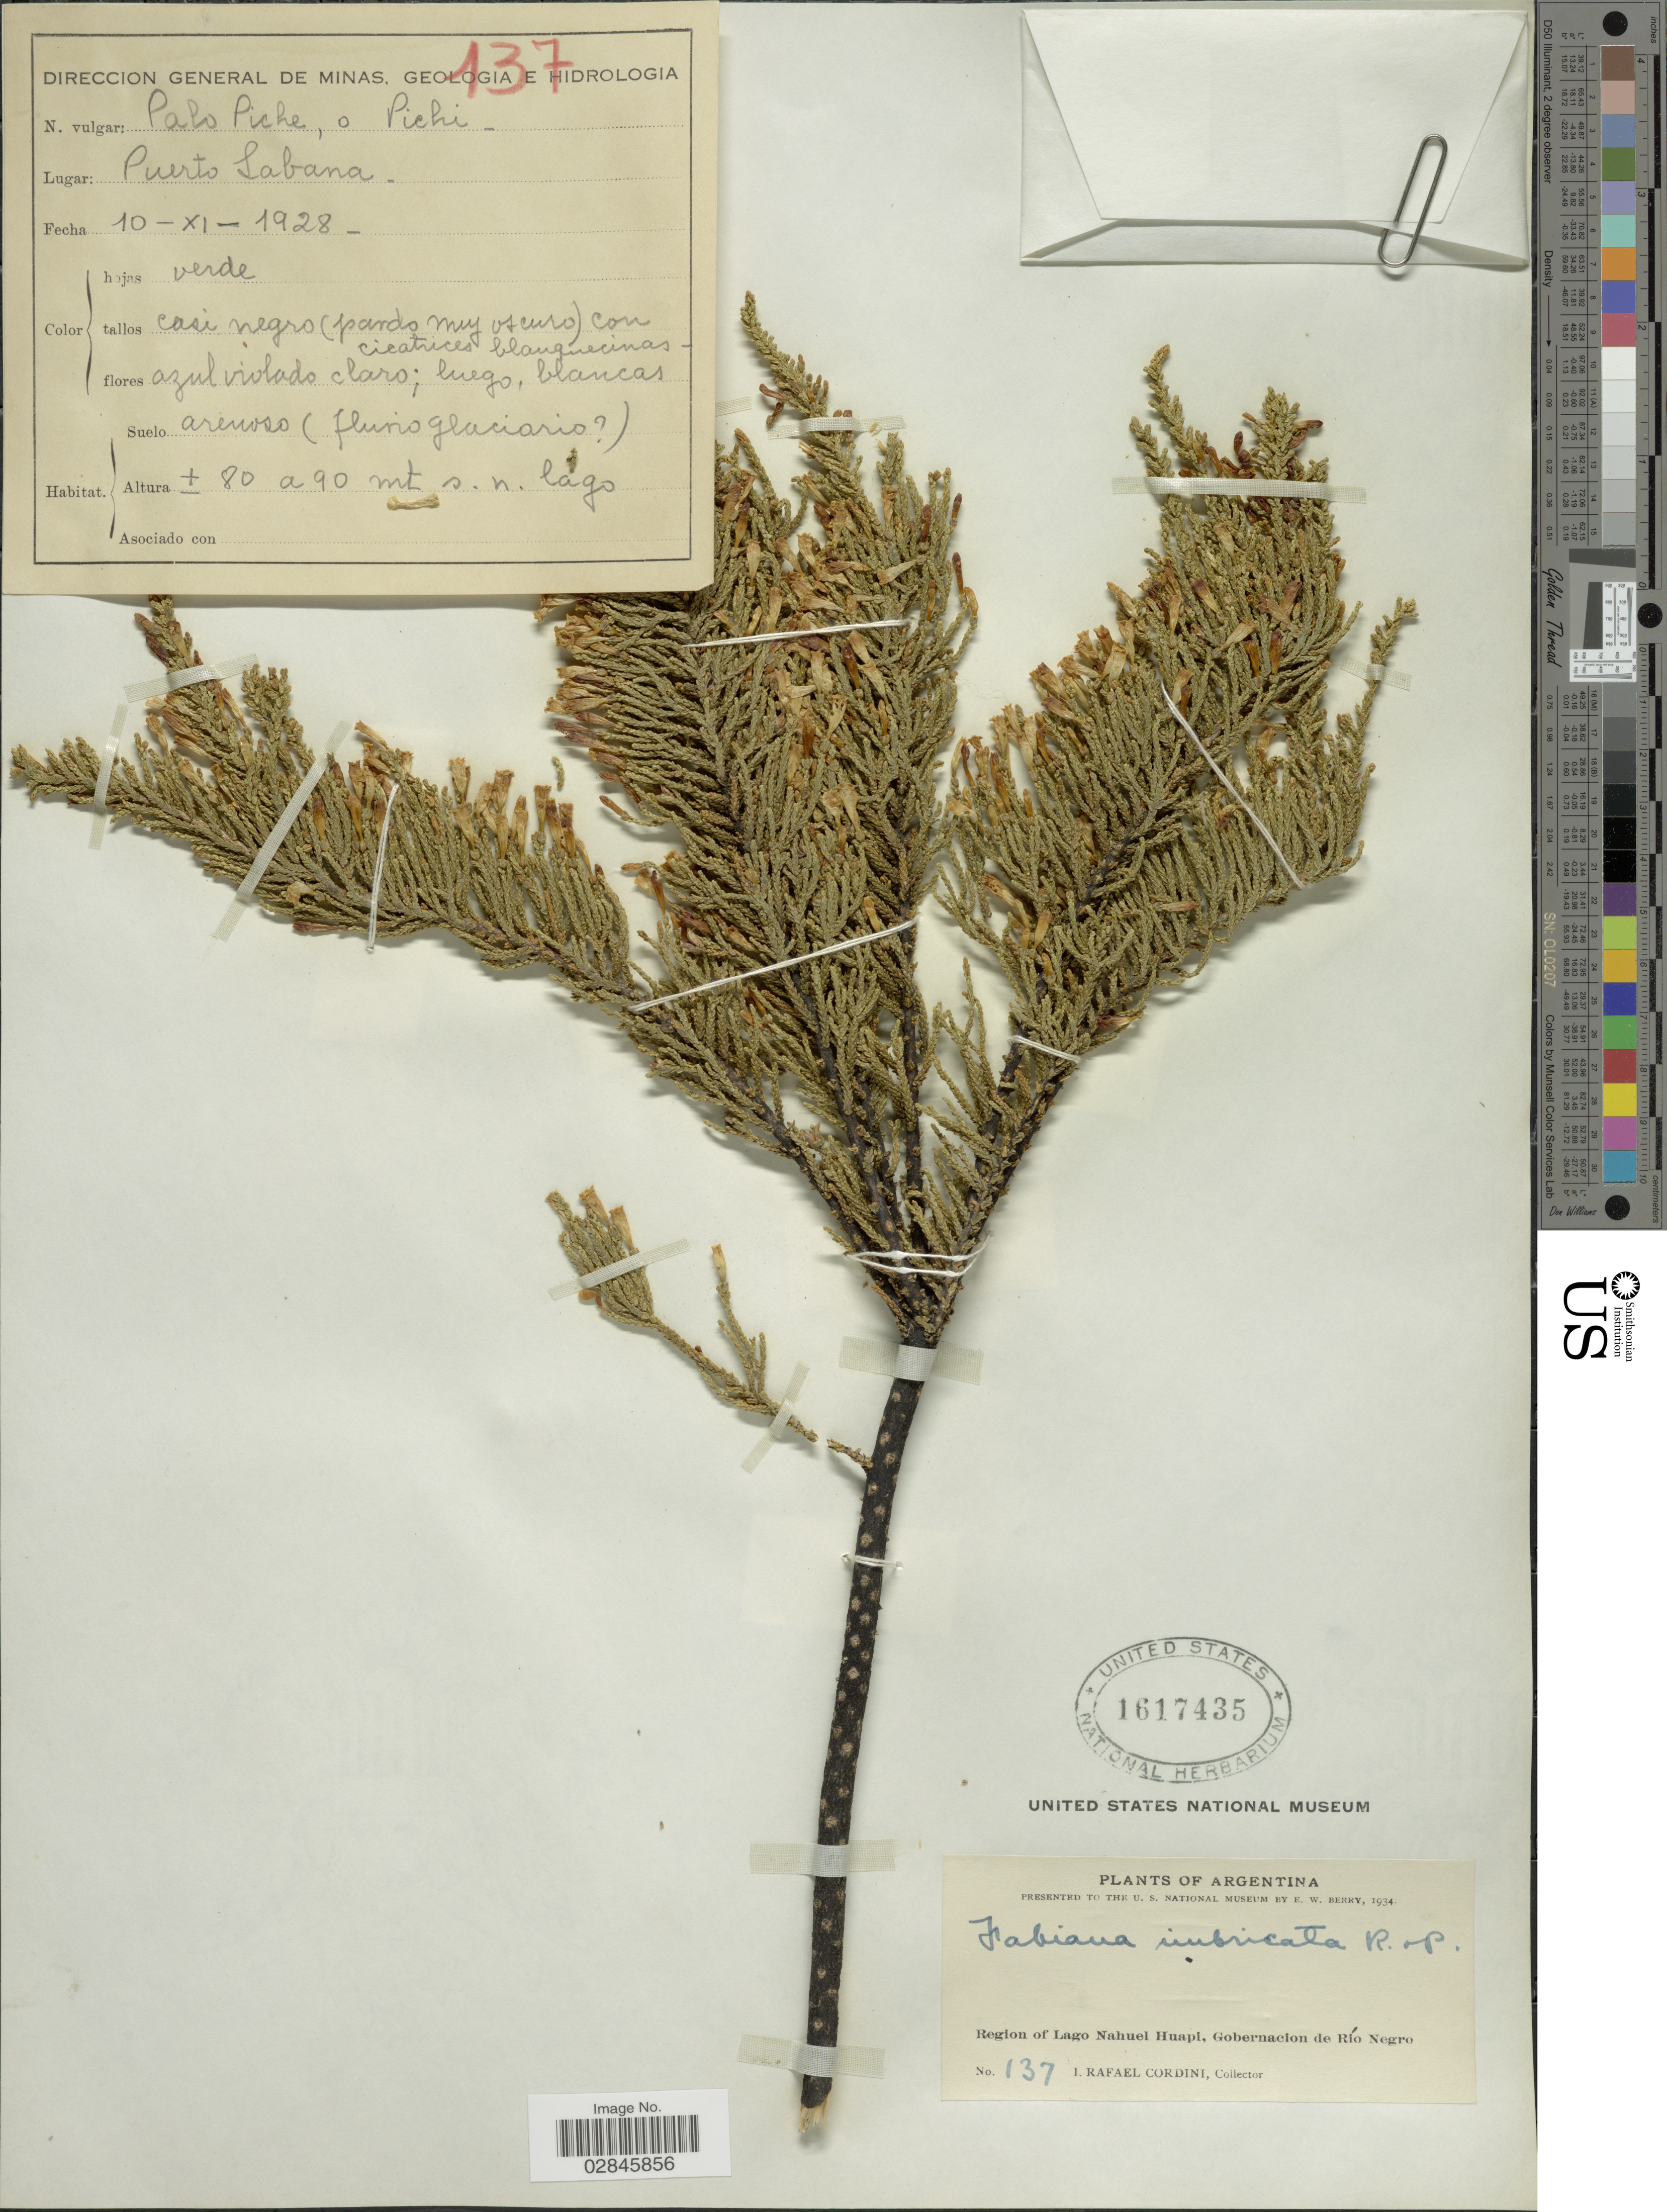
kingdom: Plantae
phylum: Tracheophyta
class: Magnoliopsida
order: Solanales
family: Solanaceae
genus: Fabiana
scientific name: Fabiana imbricata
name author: Ruiz & Pav.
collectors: I. Cordini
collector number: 137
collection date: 1928-11-10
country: Argentina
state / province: Rio Negro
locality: Region of Lago Nahuel Huapi, Gobernacion de Río Negro. Puerto Sabana.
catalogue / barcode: US 1617435